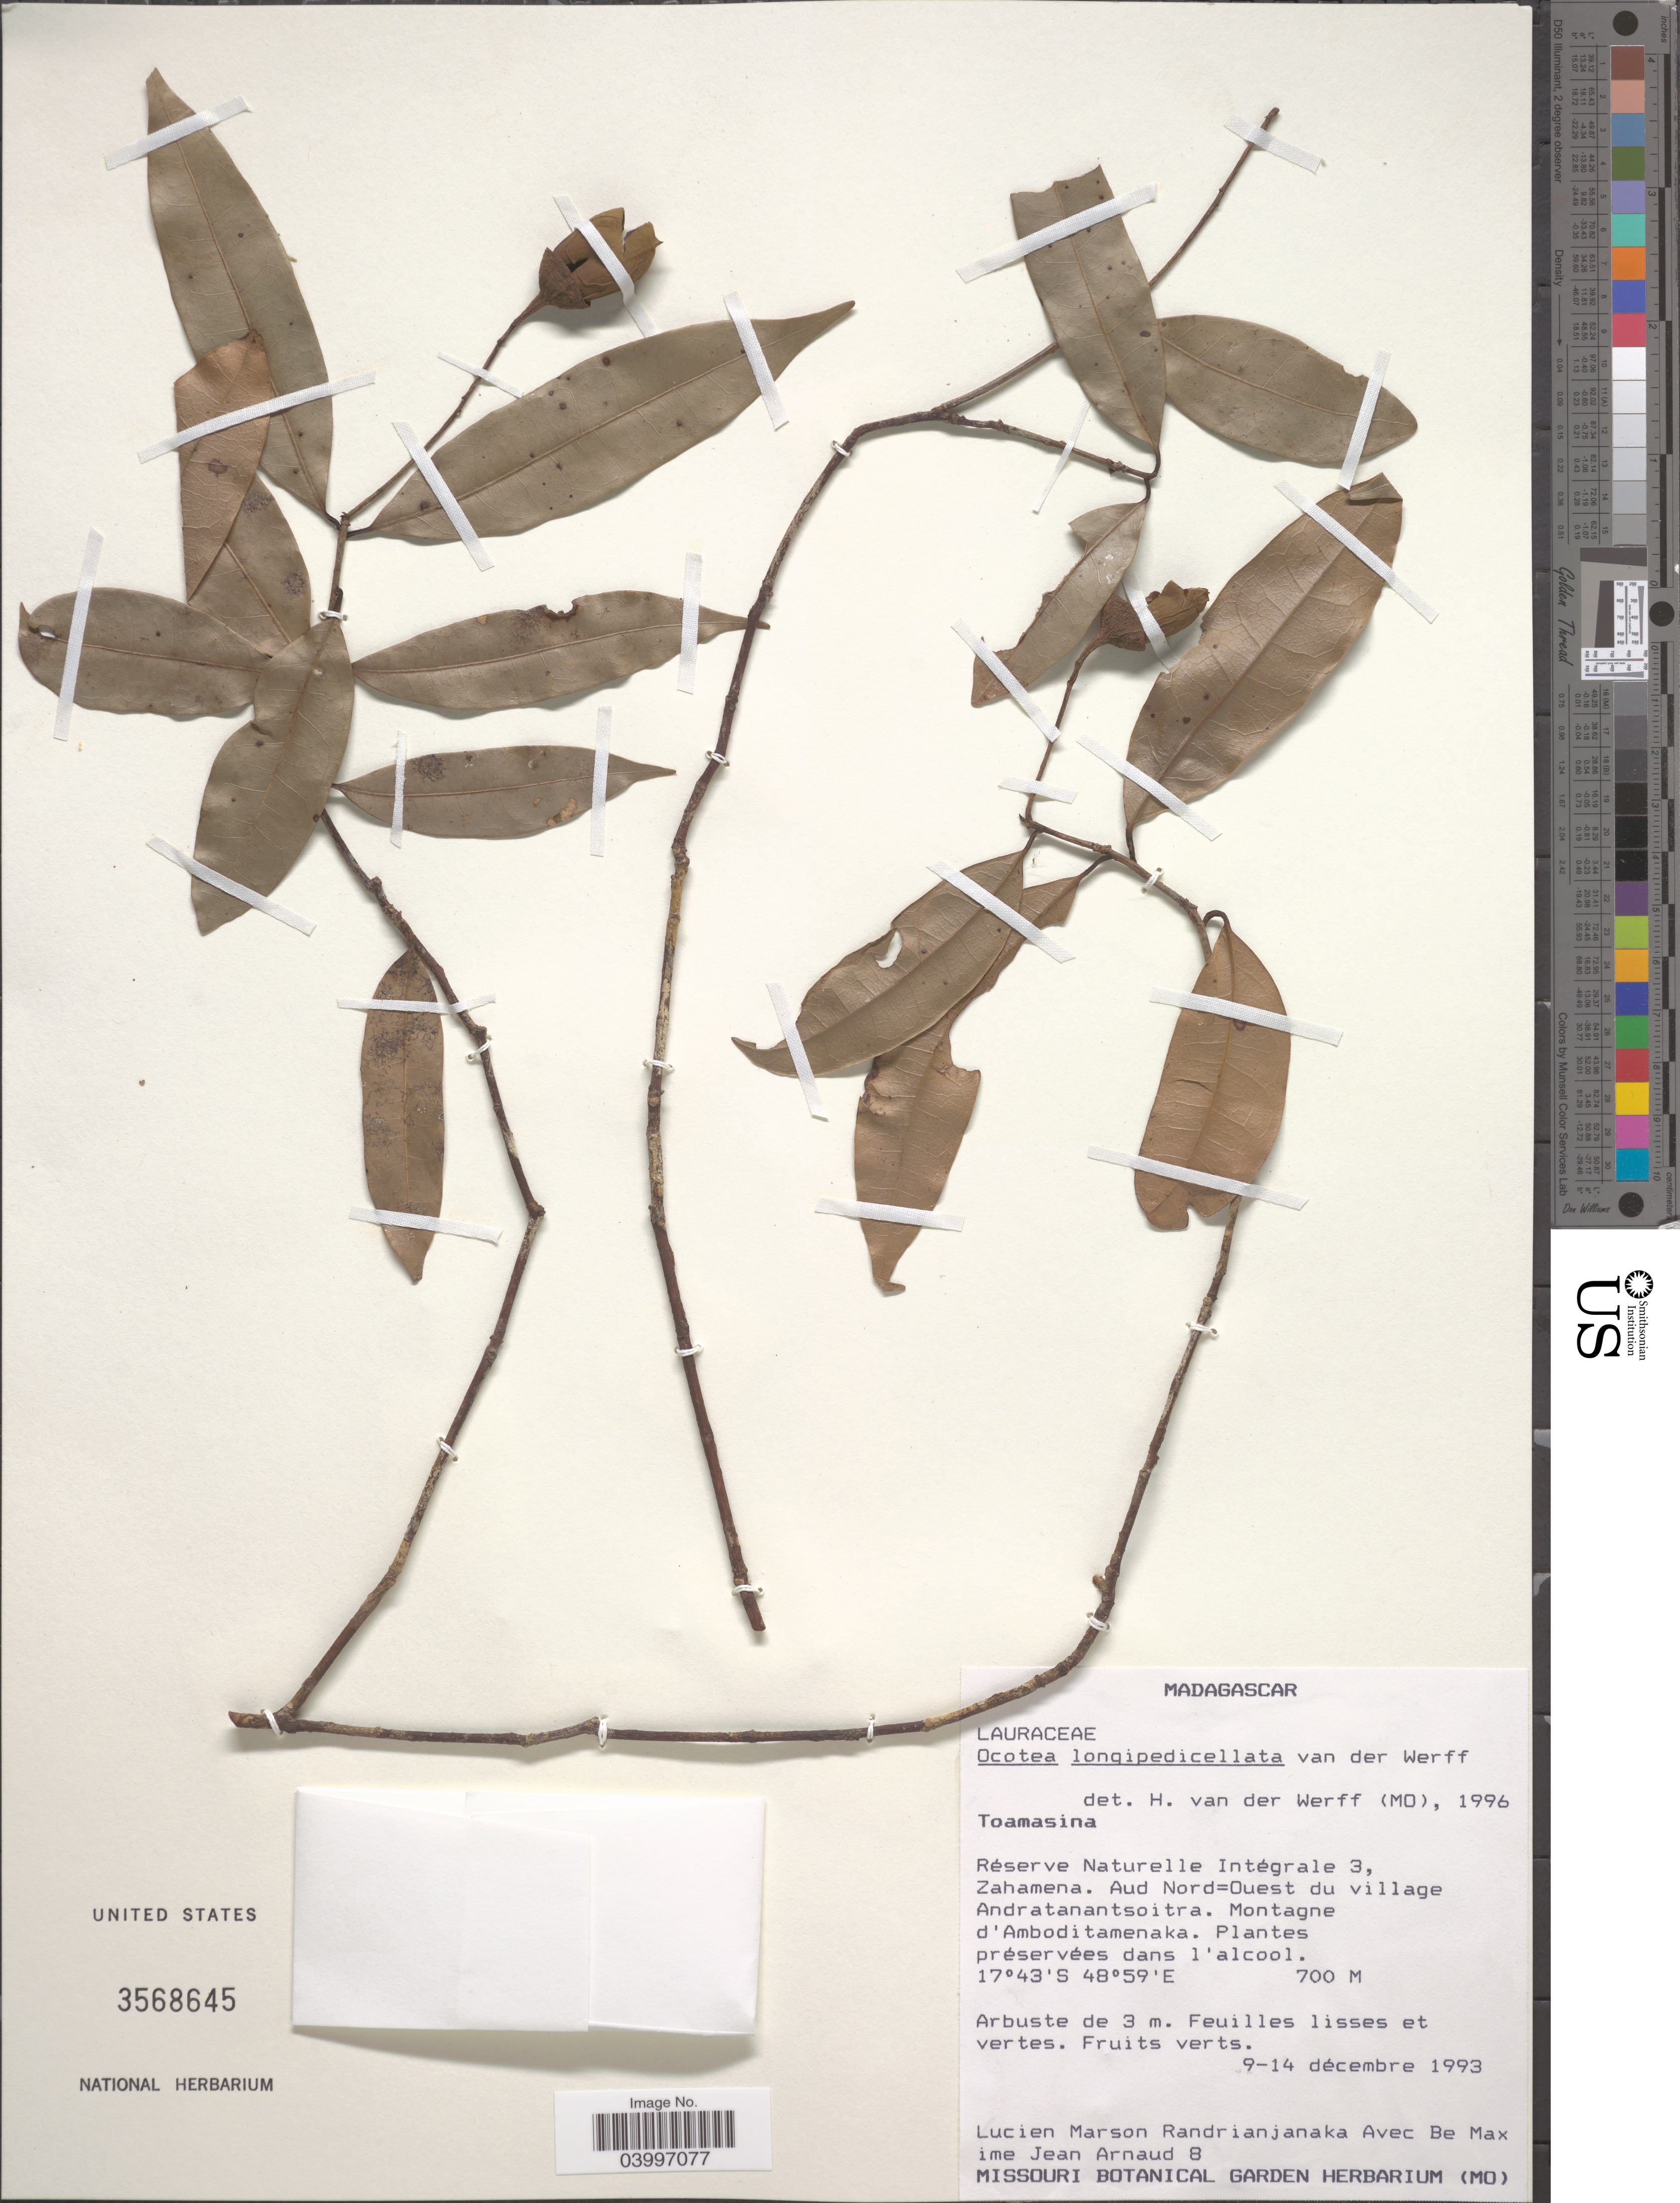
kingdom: Plantae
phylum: Tracheophyta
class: Magnoliopsida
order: Laurales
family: Lauraceae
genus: Ocotea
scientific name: Ocotea longipedicellata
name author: (Nees) van der Werff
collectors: L. Randrianjanaka & M. Arnaud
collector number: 8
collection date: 1993-12-09/1993-12-14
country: Madagascar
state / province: Analanjirofo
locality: Réserve Naturelle Intégrale 3, Zahamena. Aud Nord=Ouest du village Andratanantsoitra. Motagne d' Amboditamenaka.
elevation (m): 700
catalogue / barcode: US 3568645